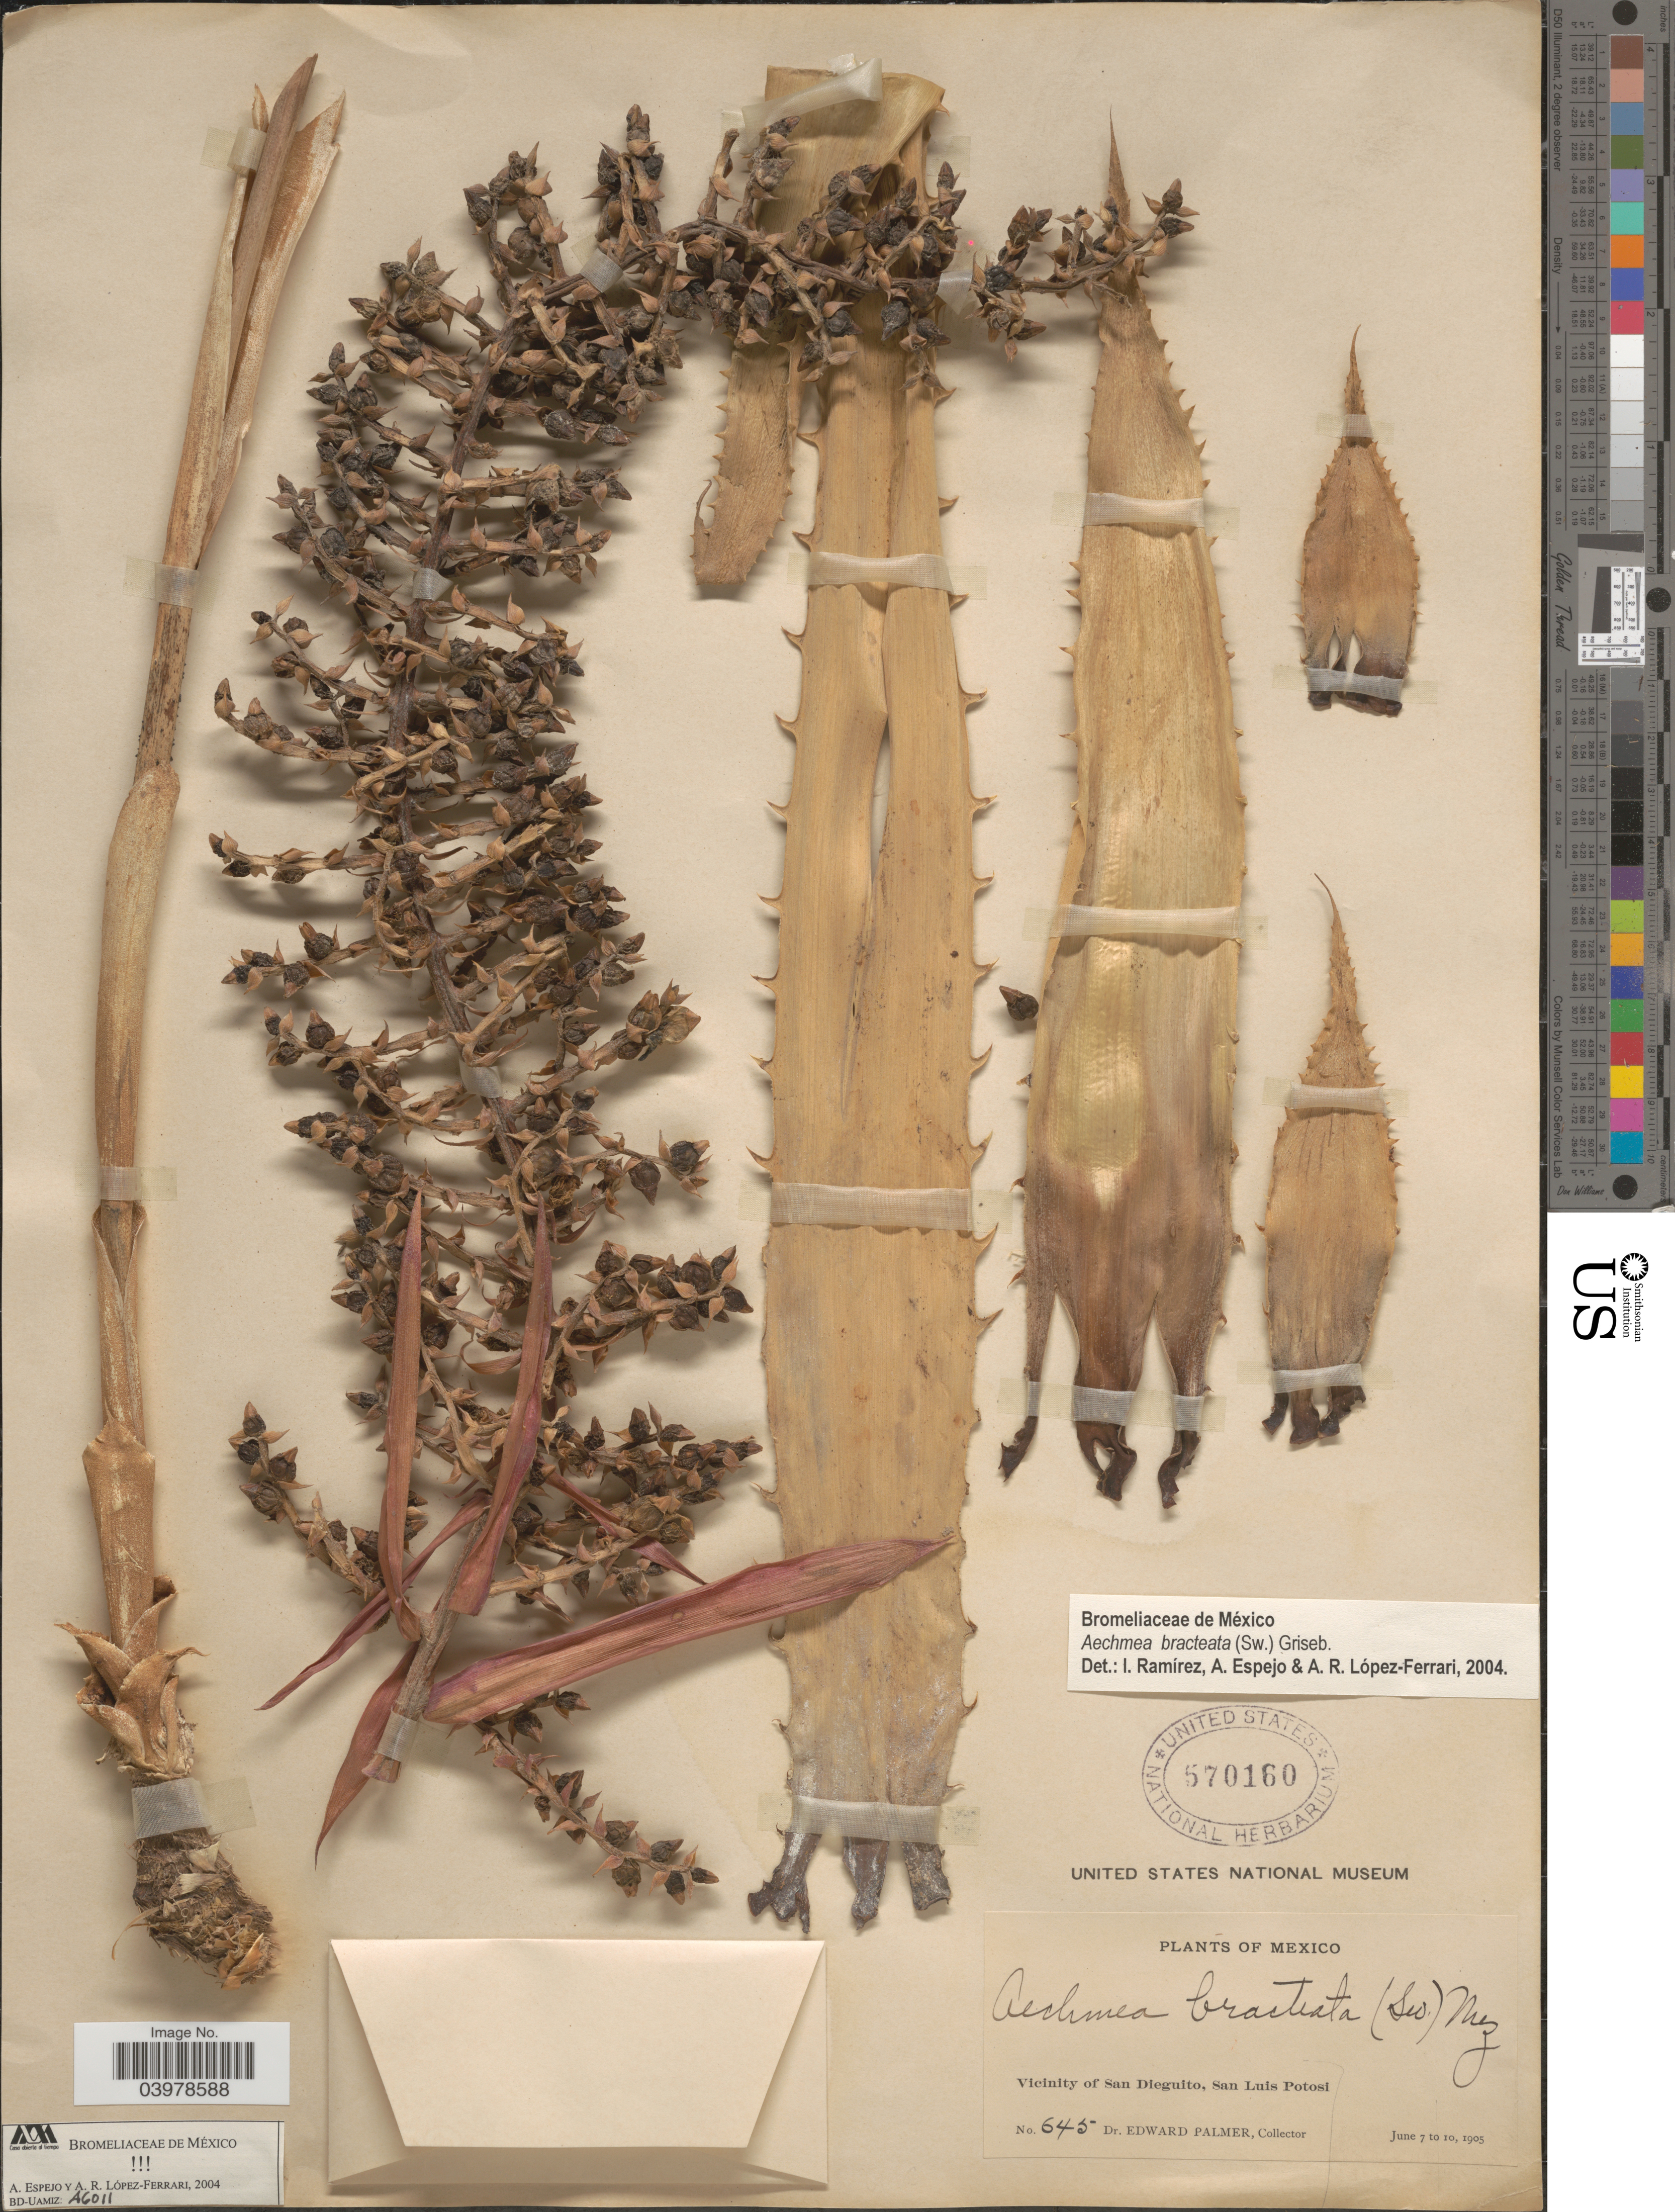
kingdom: Plantae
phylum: Tracheophyta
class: Liliopsida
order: Poales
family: Bromeliaceae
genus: Aechmea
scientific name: Aechmea bracteata var. bracteata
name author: (Sw.) Griseb.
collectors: E. Palmer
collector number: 645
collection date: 1905-06-07/1905-06-10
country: Mexico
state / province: San Luis Potosí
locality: Vicinity of San Dieguito.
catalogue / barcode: US 570160